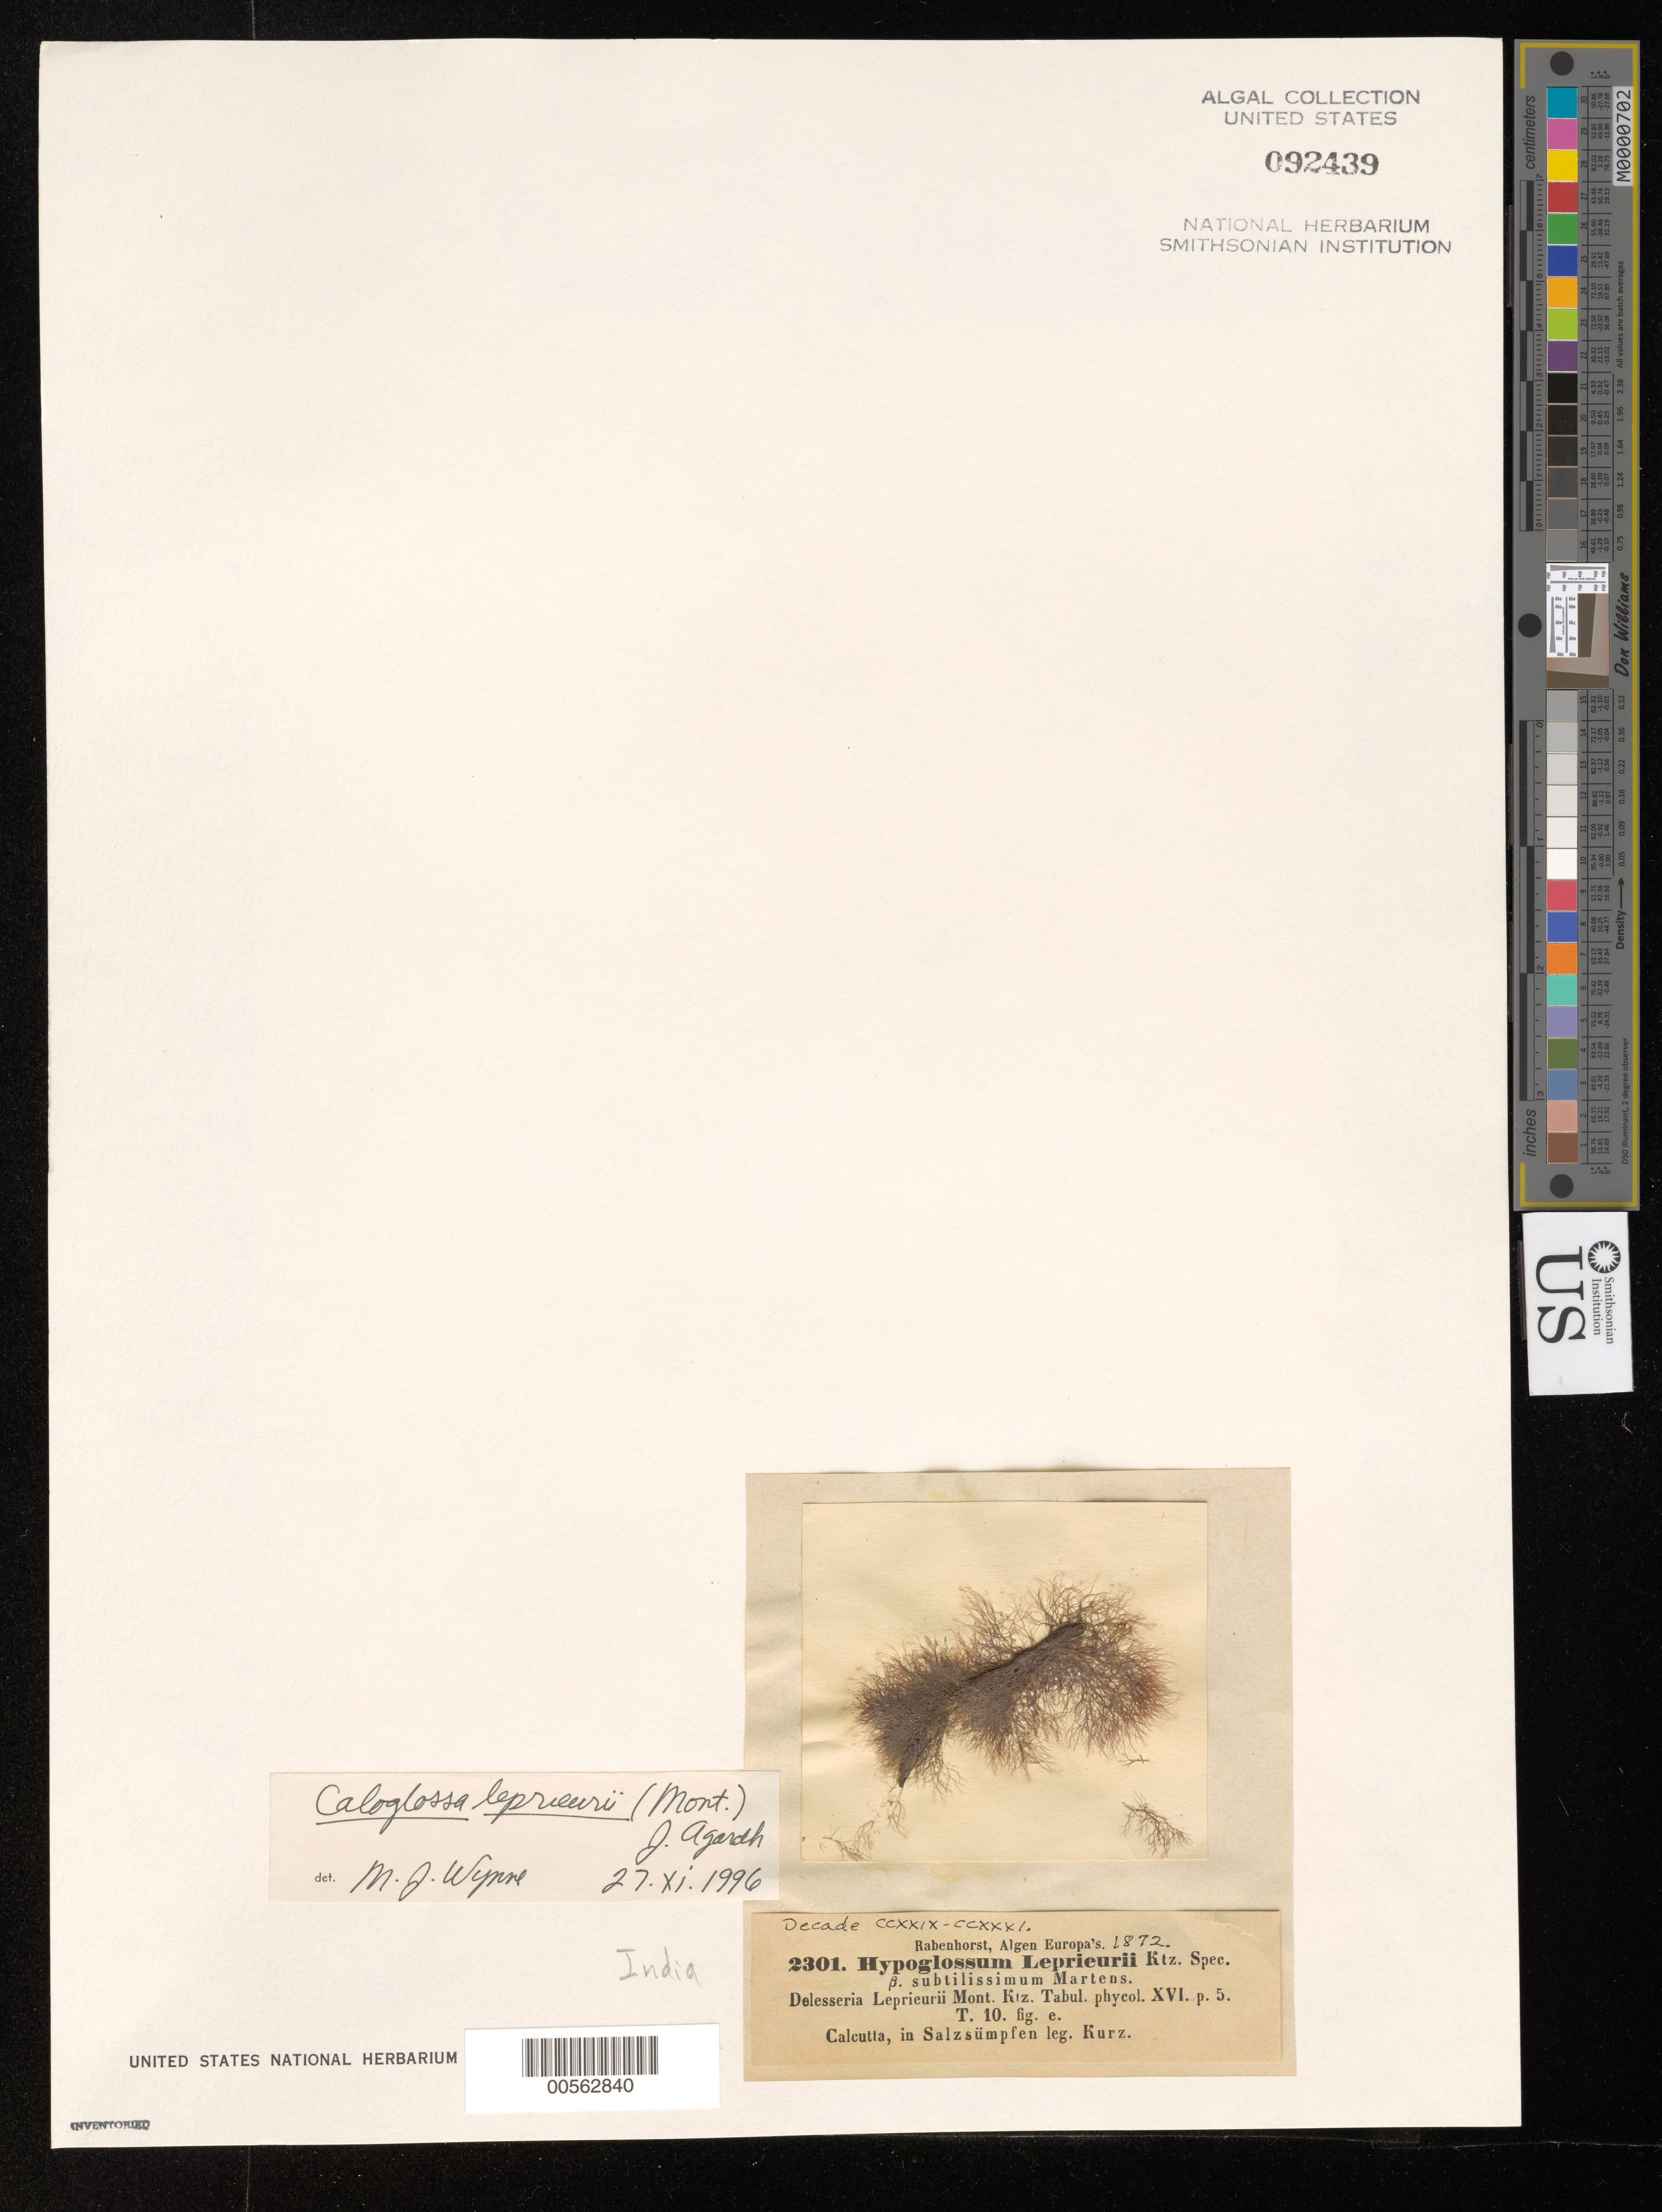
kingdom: Plantae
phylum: Rhodophyta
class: Florideophyceae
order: Ceramiales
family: Delesseriaceae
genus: Caloglossa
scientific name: Caloglossa leprieurii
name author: (Mont.) G. Martens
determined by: Wynne, M. J.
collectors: W. Kurz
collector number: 2301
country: India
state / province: West Bengal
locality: Calcutta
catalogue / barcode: US 92439